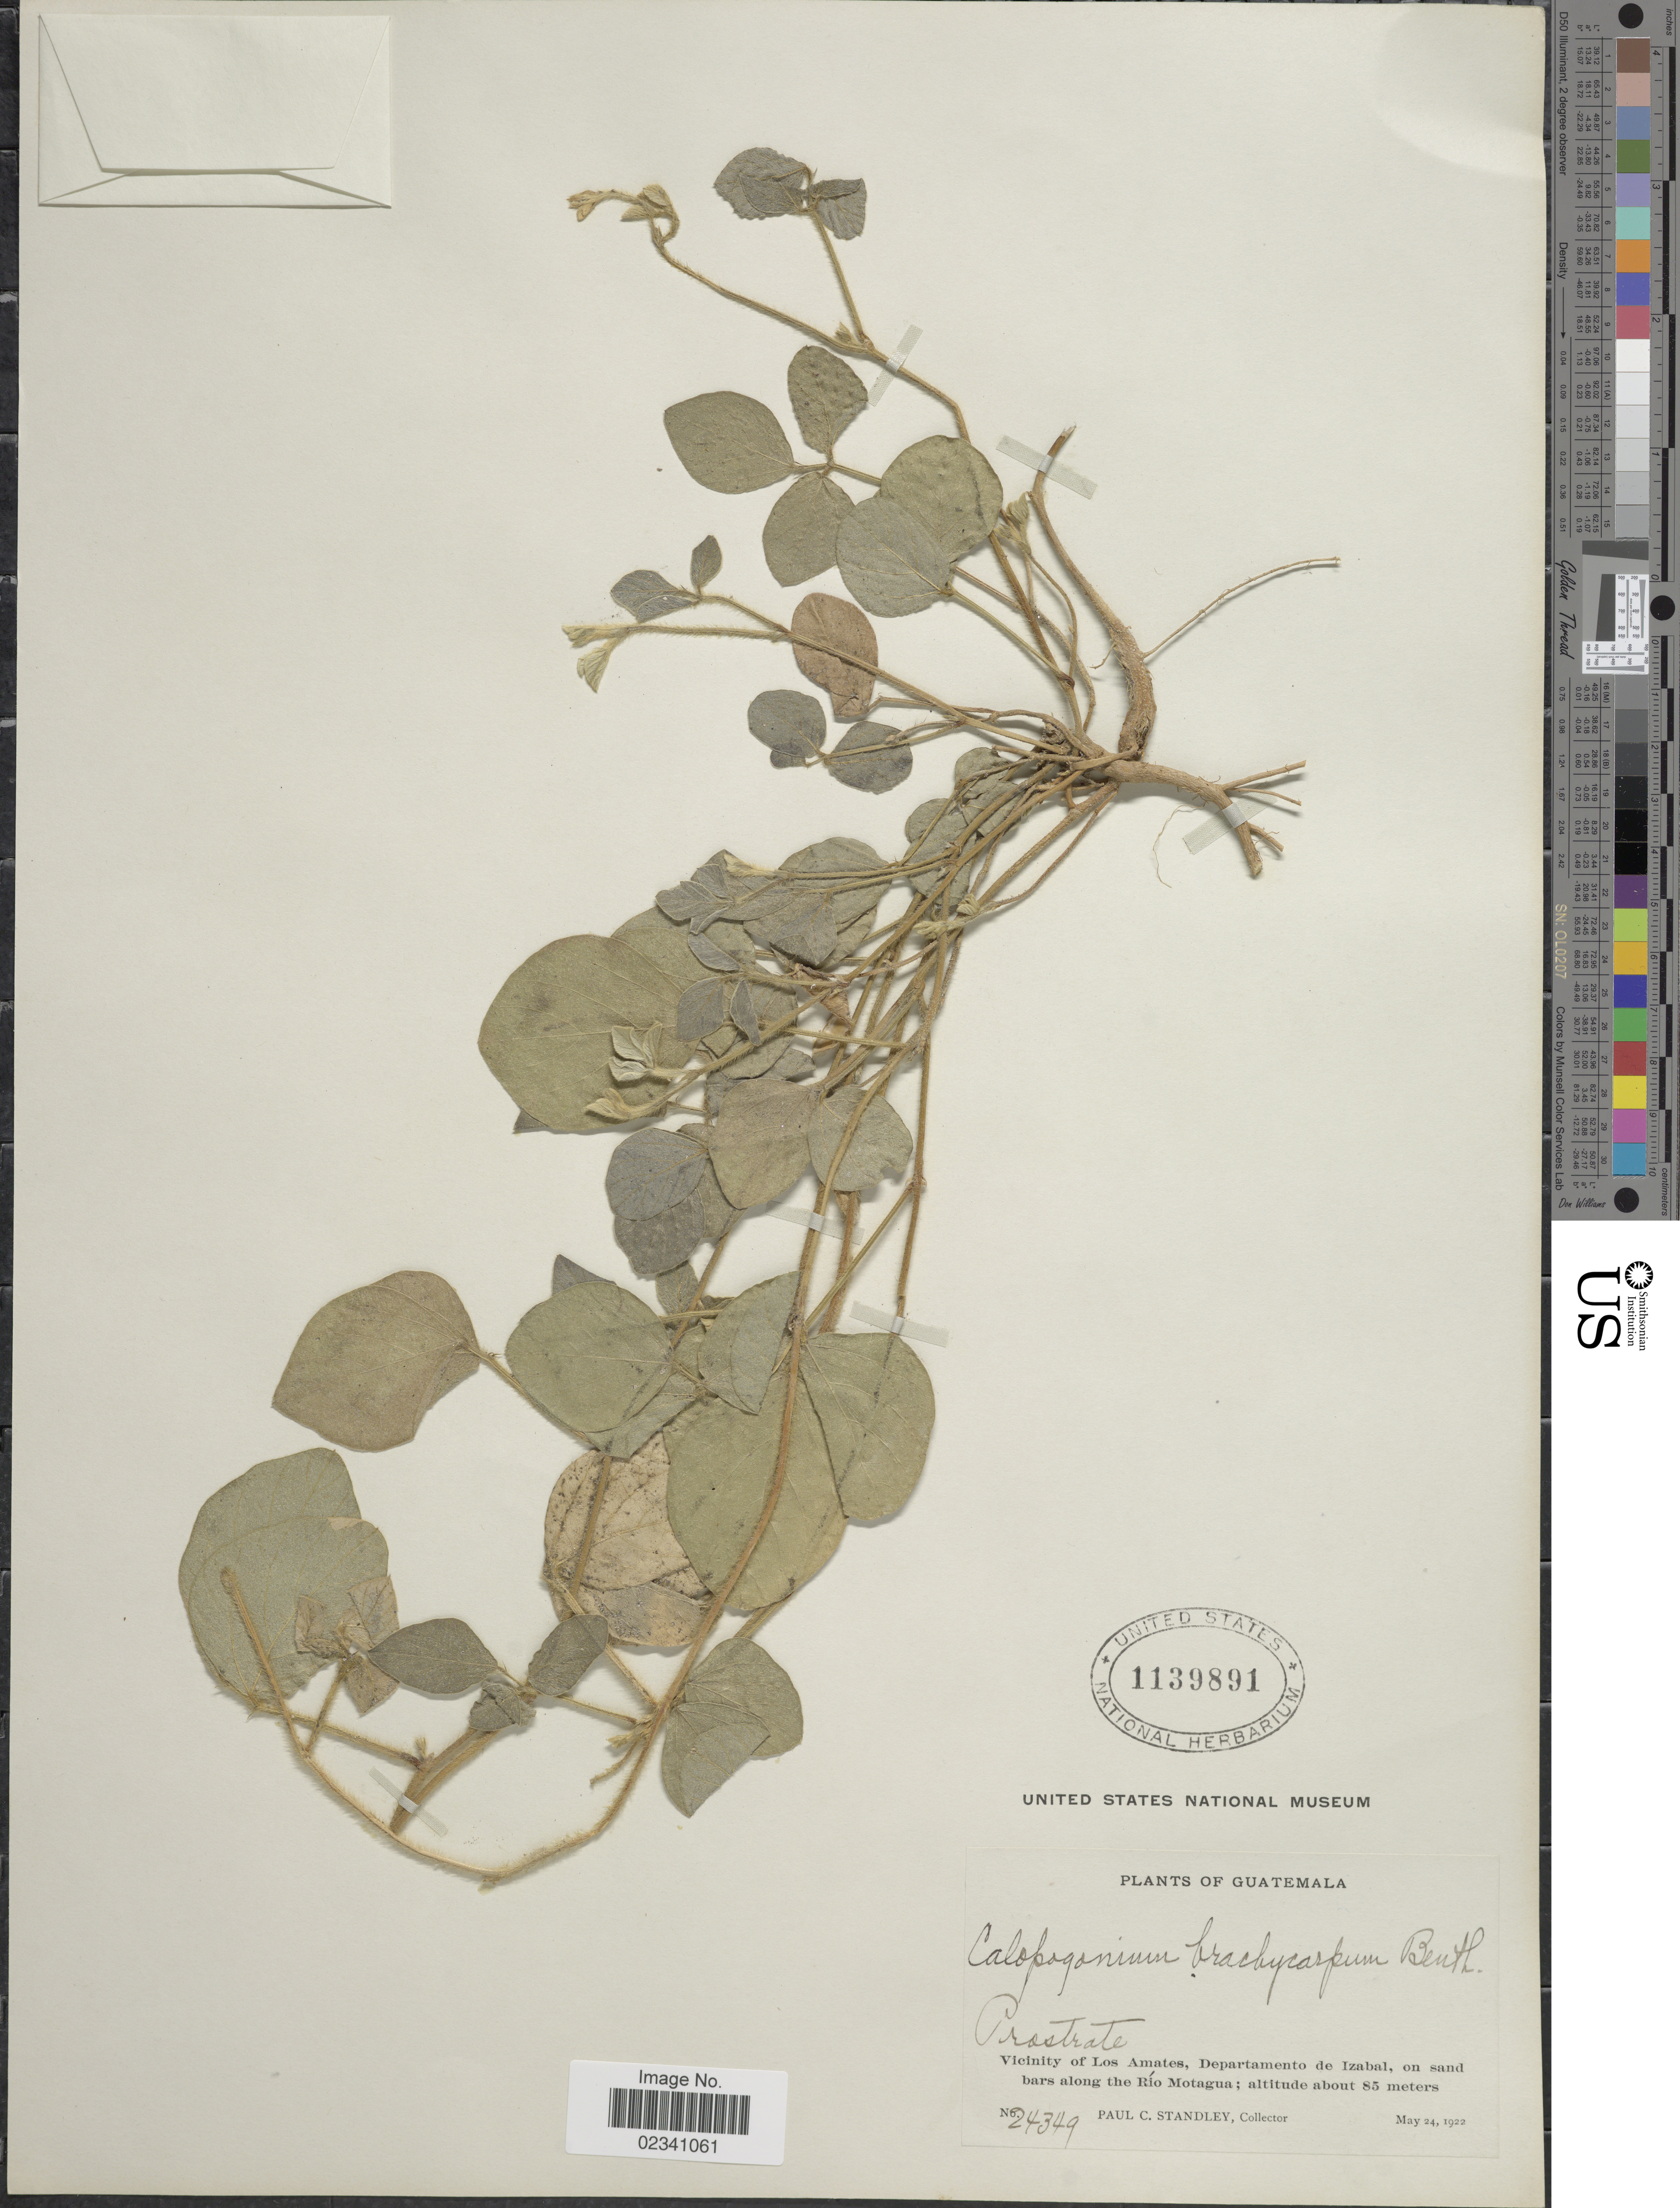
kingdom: Plantae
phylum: Tracheophyta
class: Magnoliopsida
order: Fabales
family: Fabaceae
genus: Calopogonium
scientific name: Calopogonium mucunoides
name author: Desv.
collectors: P. C. Standley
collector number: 24349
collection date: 1922-05-24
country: Guatemala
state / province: Izabal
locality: Vicinity of Los Amates, Departamento de Izabal, on sand bars along the Rio Motagua.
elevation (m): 85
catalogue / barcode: US 1139891